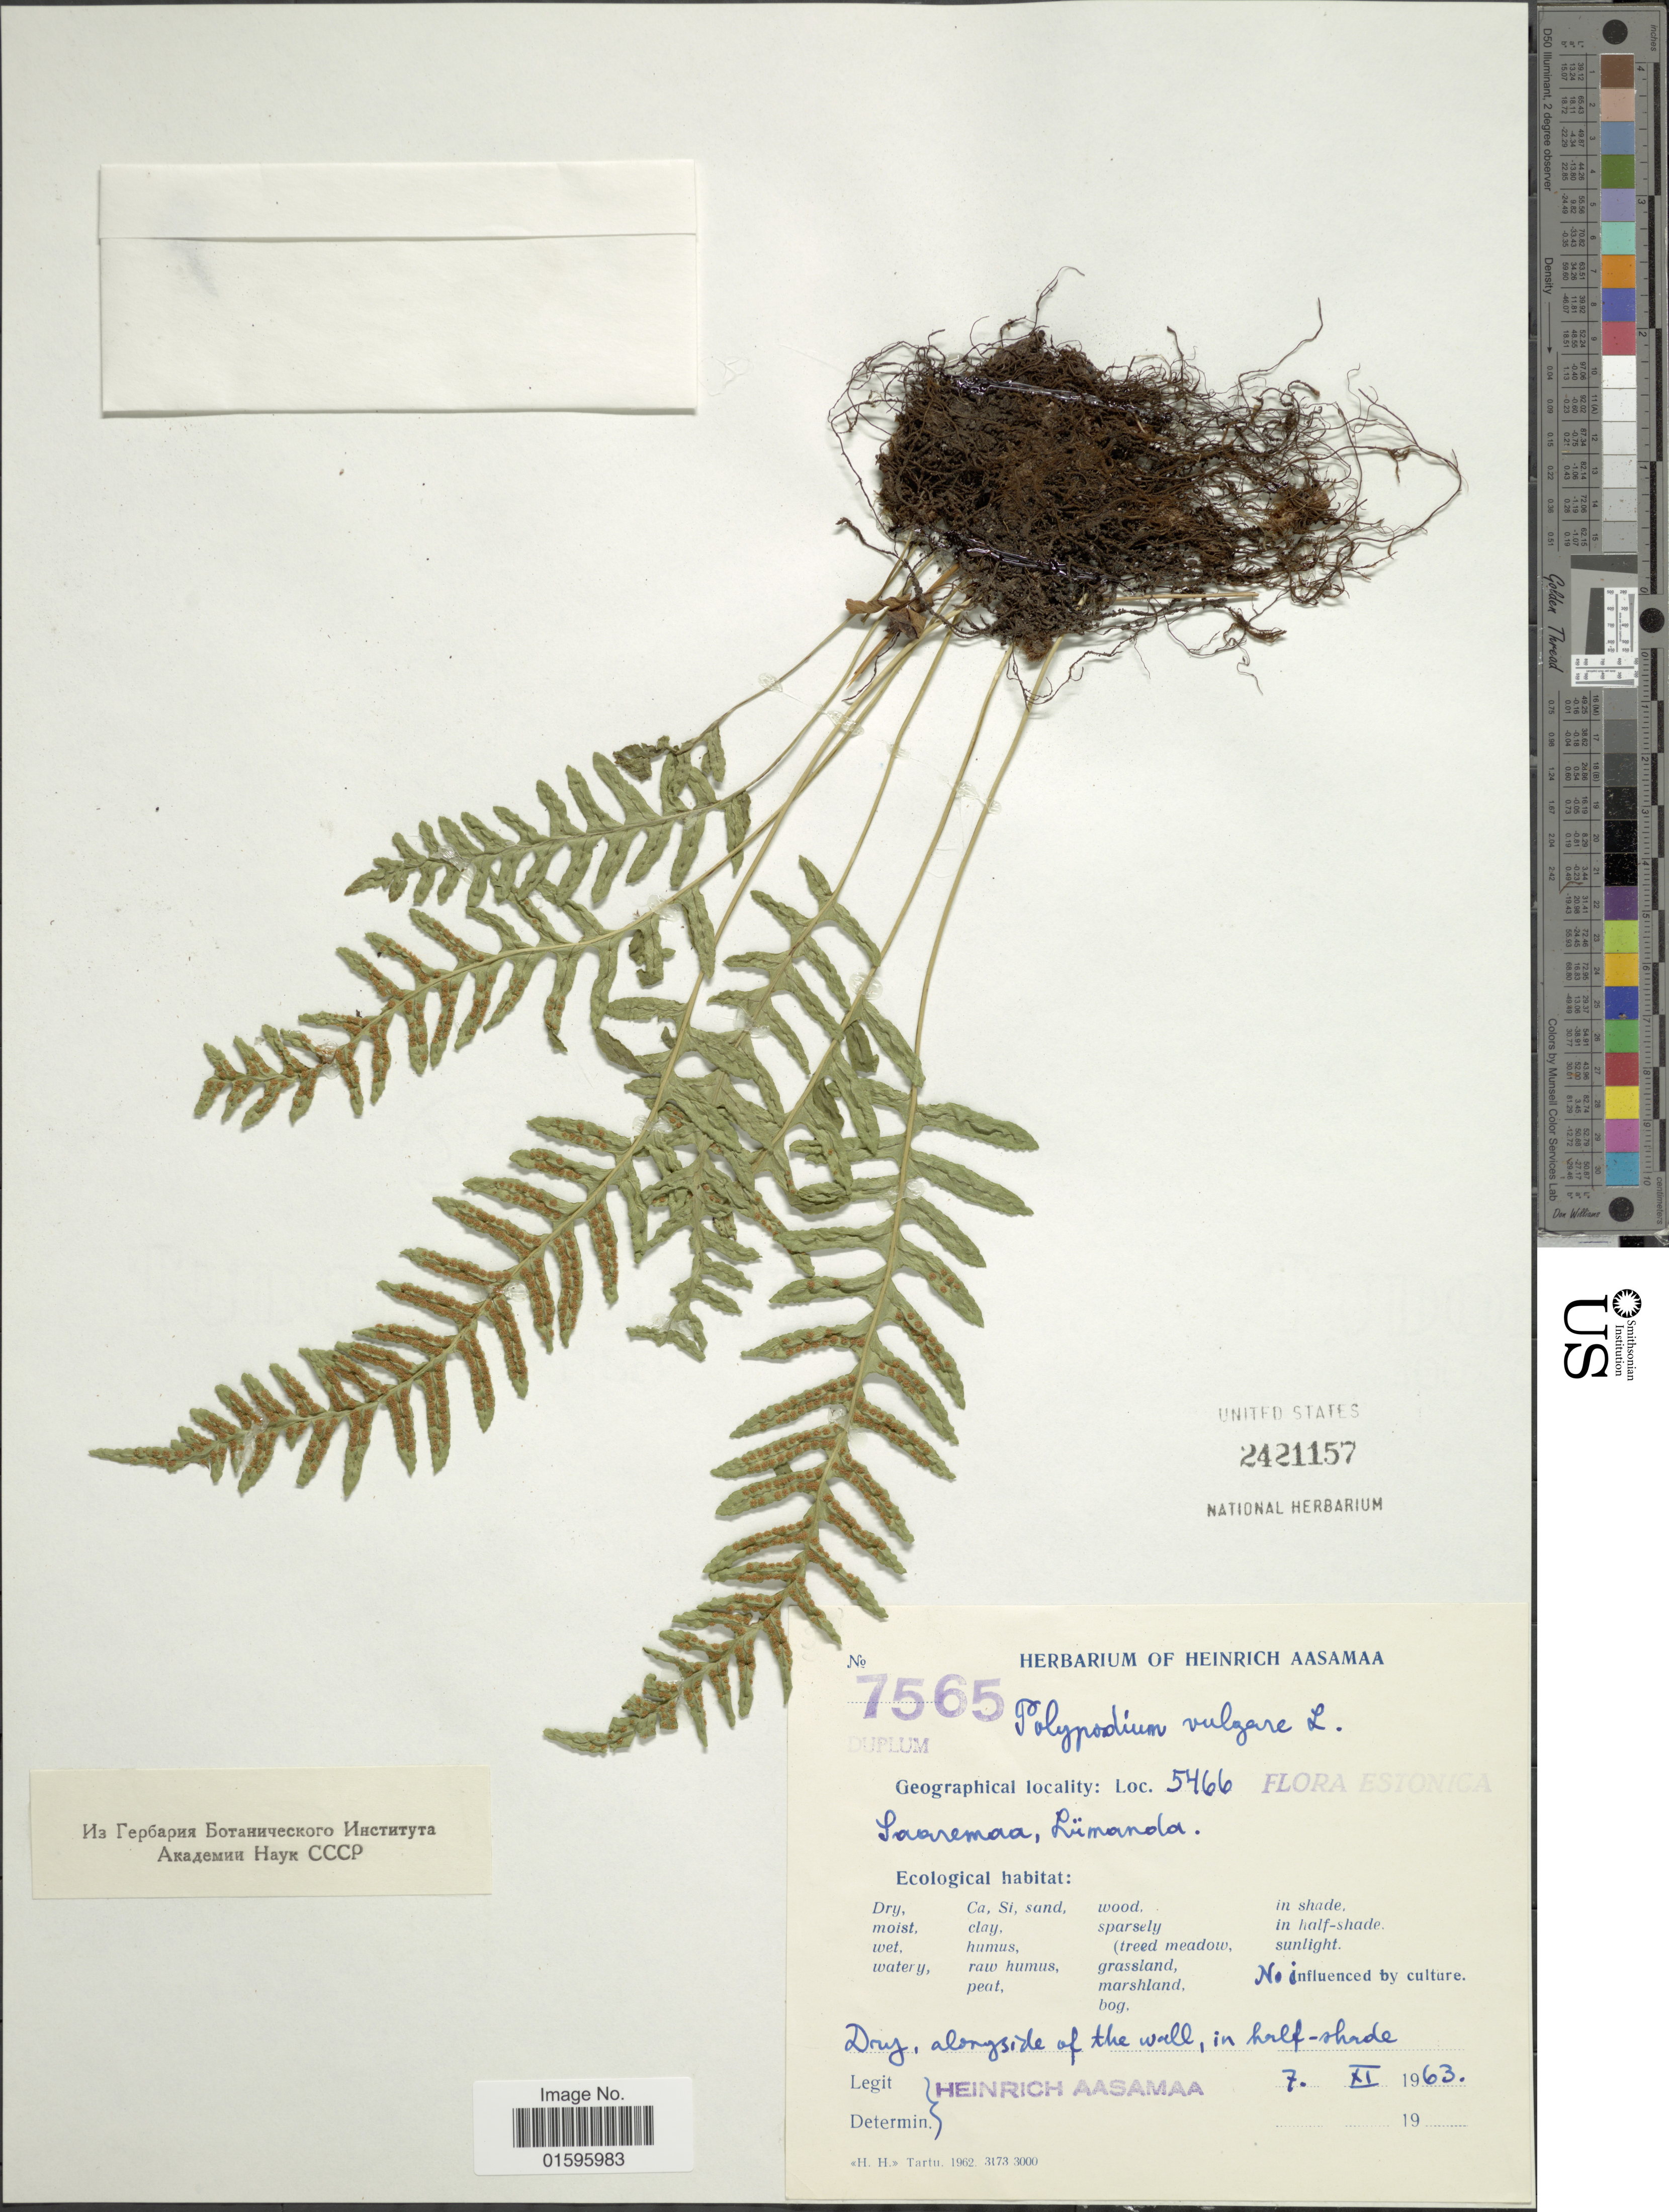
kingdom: Plantae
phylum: Tracheophyta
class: Polypodiopsida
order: Polypodiales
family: Polypodiaceae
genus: Polypodium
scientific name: Polypodium vulgare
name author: L.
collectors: H. Aasamaa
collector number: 7565/5466*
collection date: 1963-11-07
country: Estonia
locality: Estonica, Lavaremava, Lumanda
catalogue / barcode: US 2421157